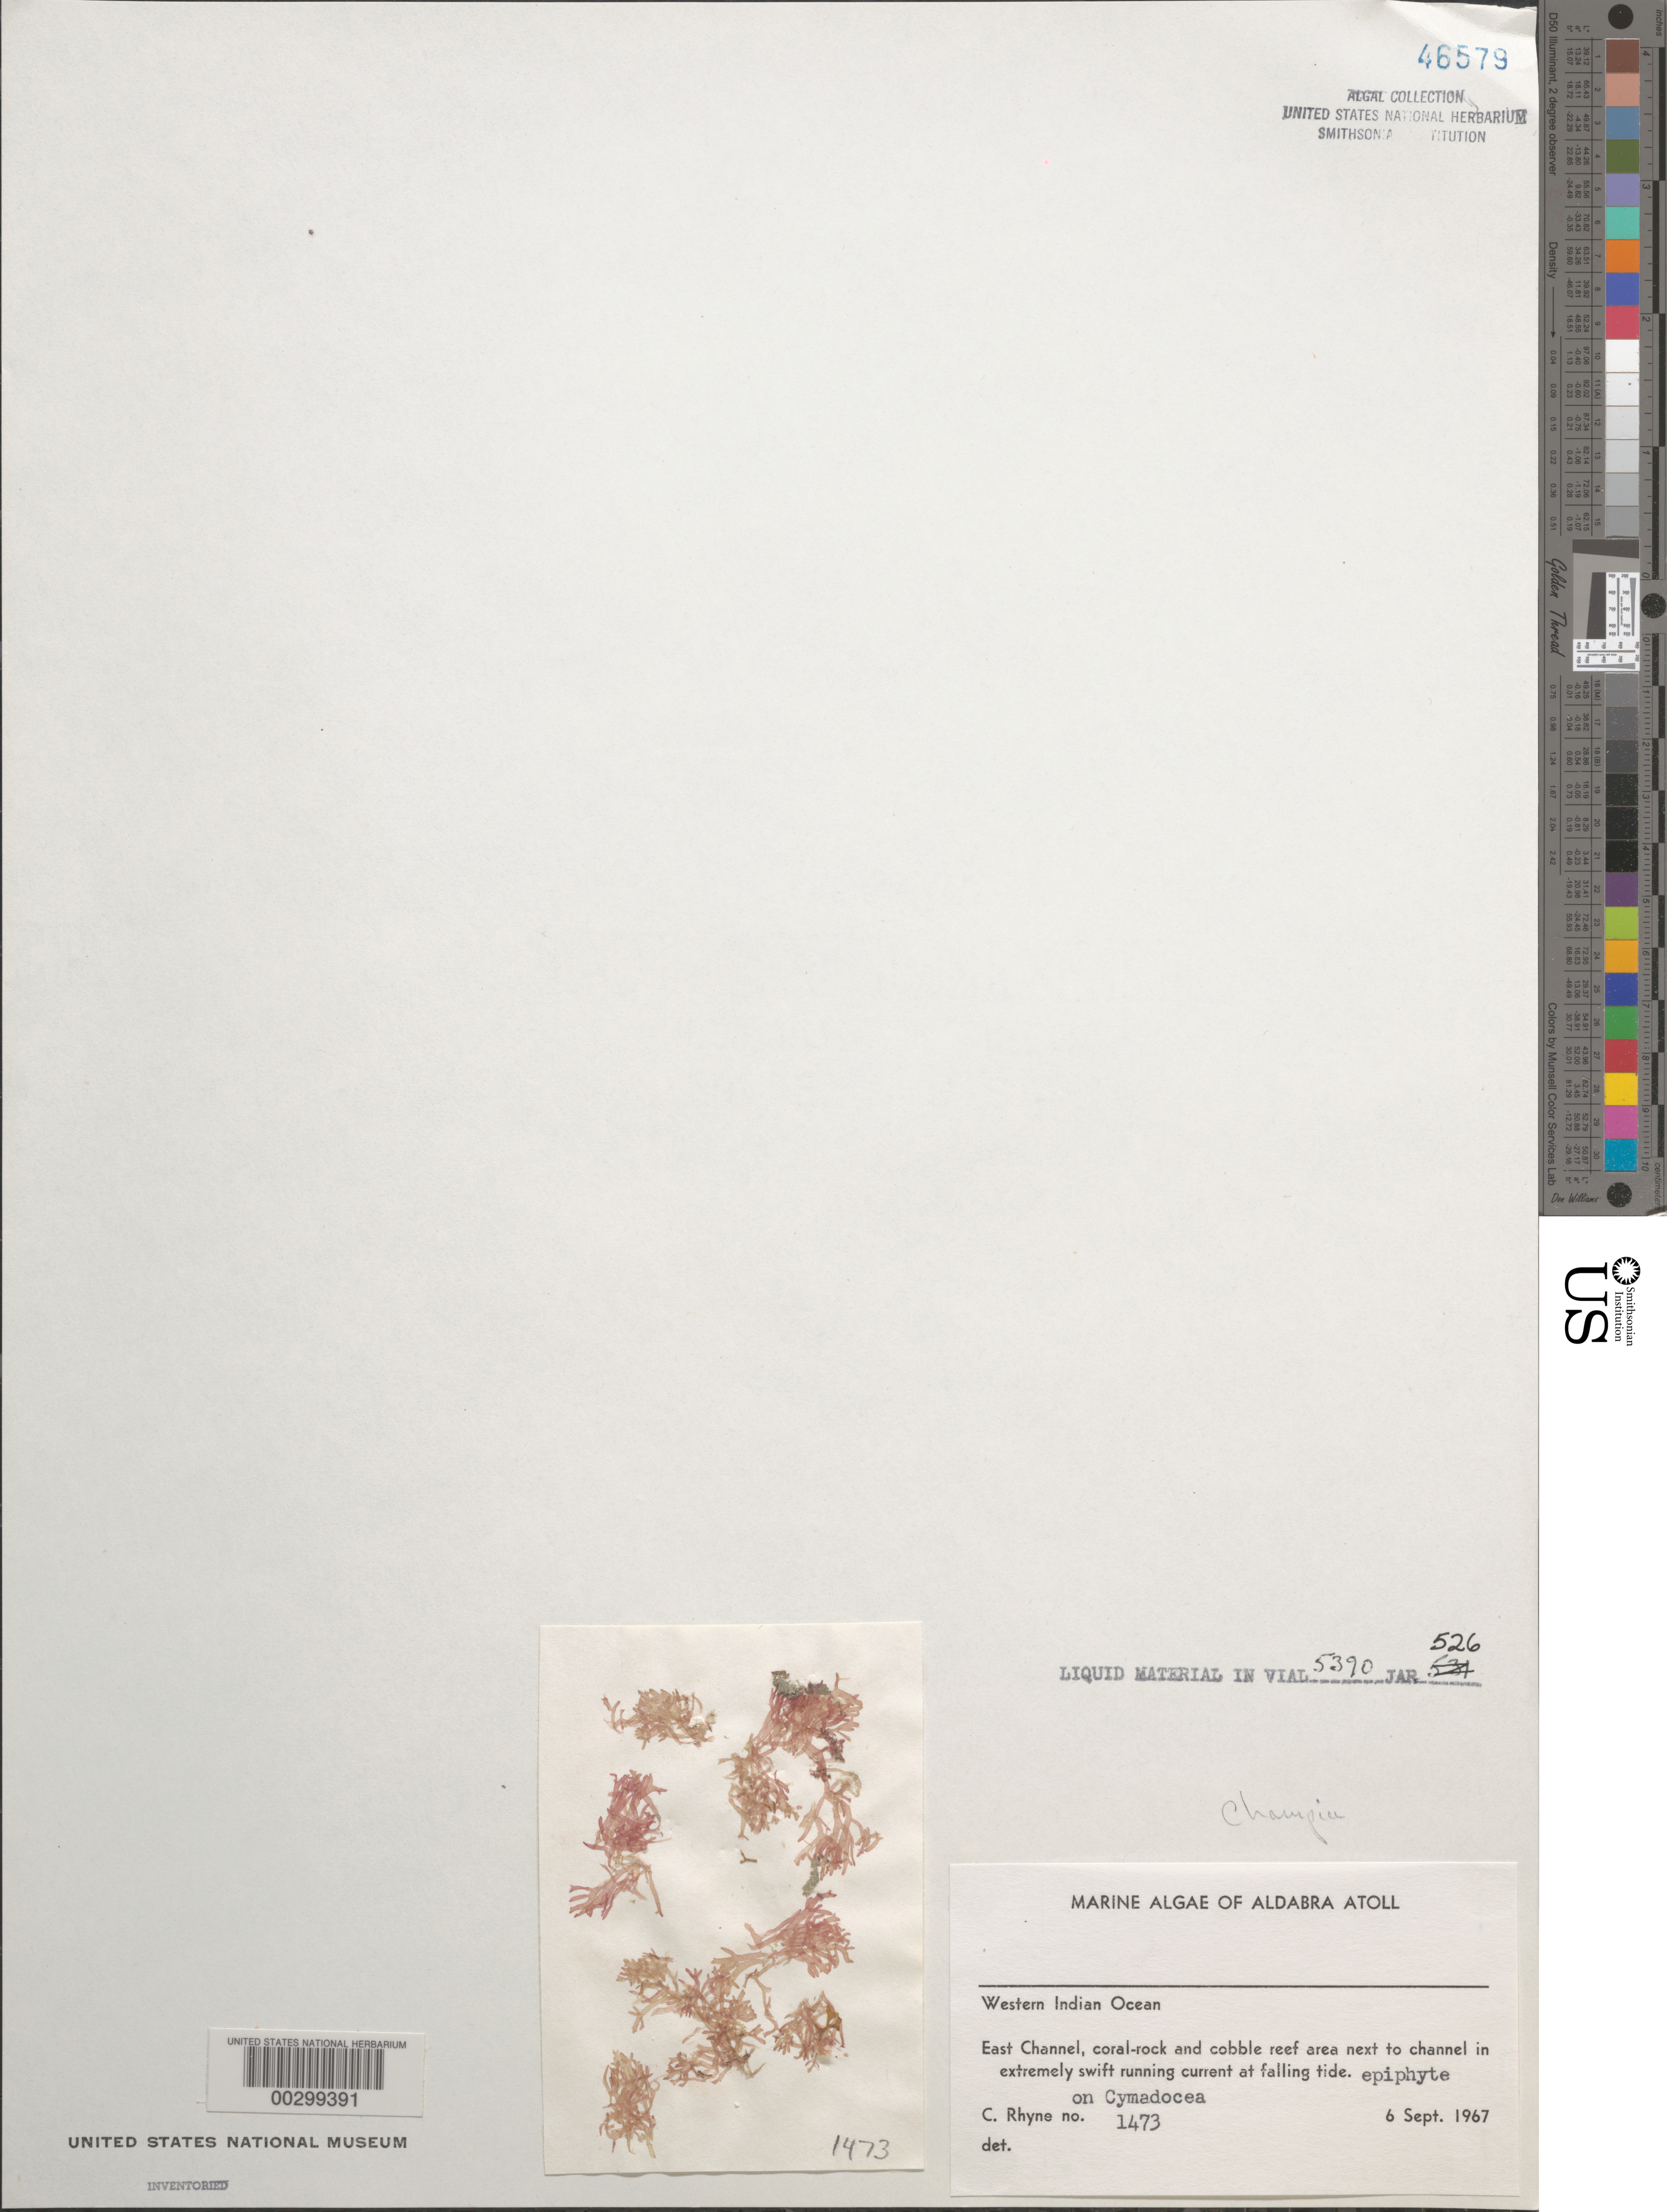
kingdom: Plantae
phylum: Rhodophyta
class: Florideophyceae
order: Rhodymeniales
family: Champiaceae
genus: Champia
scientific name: Champia sp.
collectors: C. Rhyne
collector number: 1473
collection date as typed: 06 Sep 1967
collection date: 1967-09-06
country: Seychelles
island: Aldabra Atoll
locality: East Channel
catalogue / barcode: US 46579